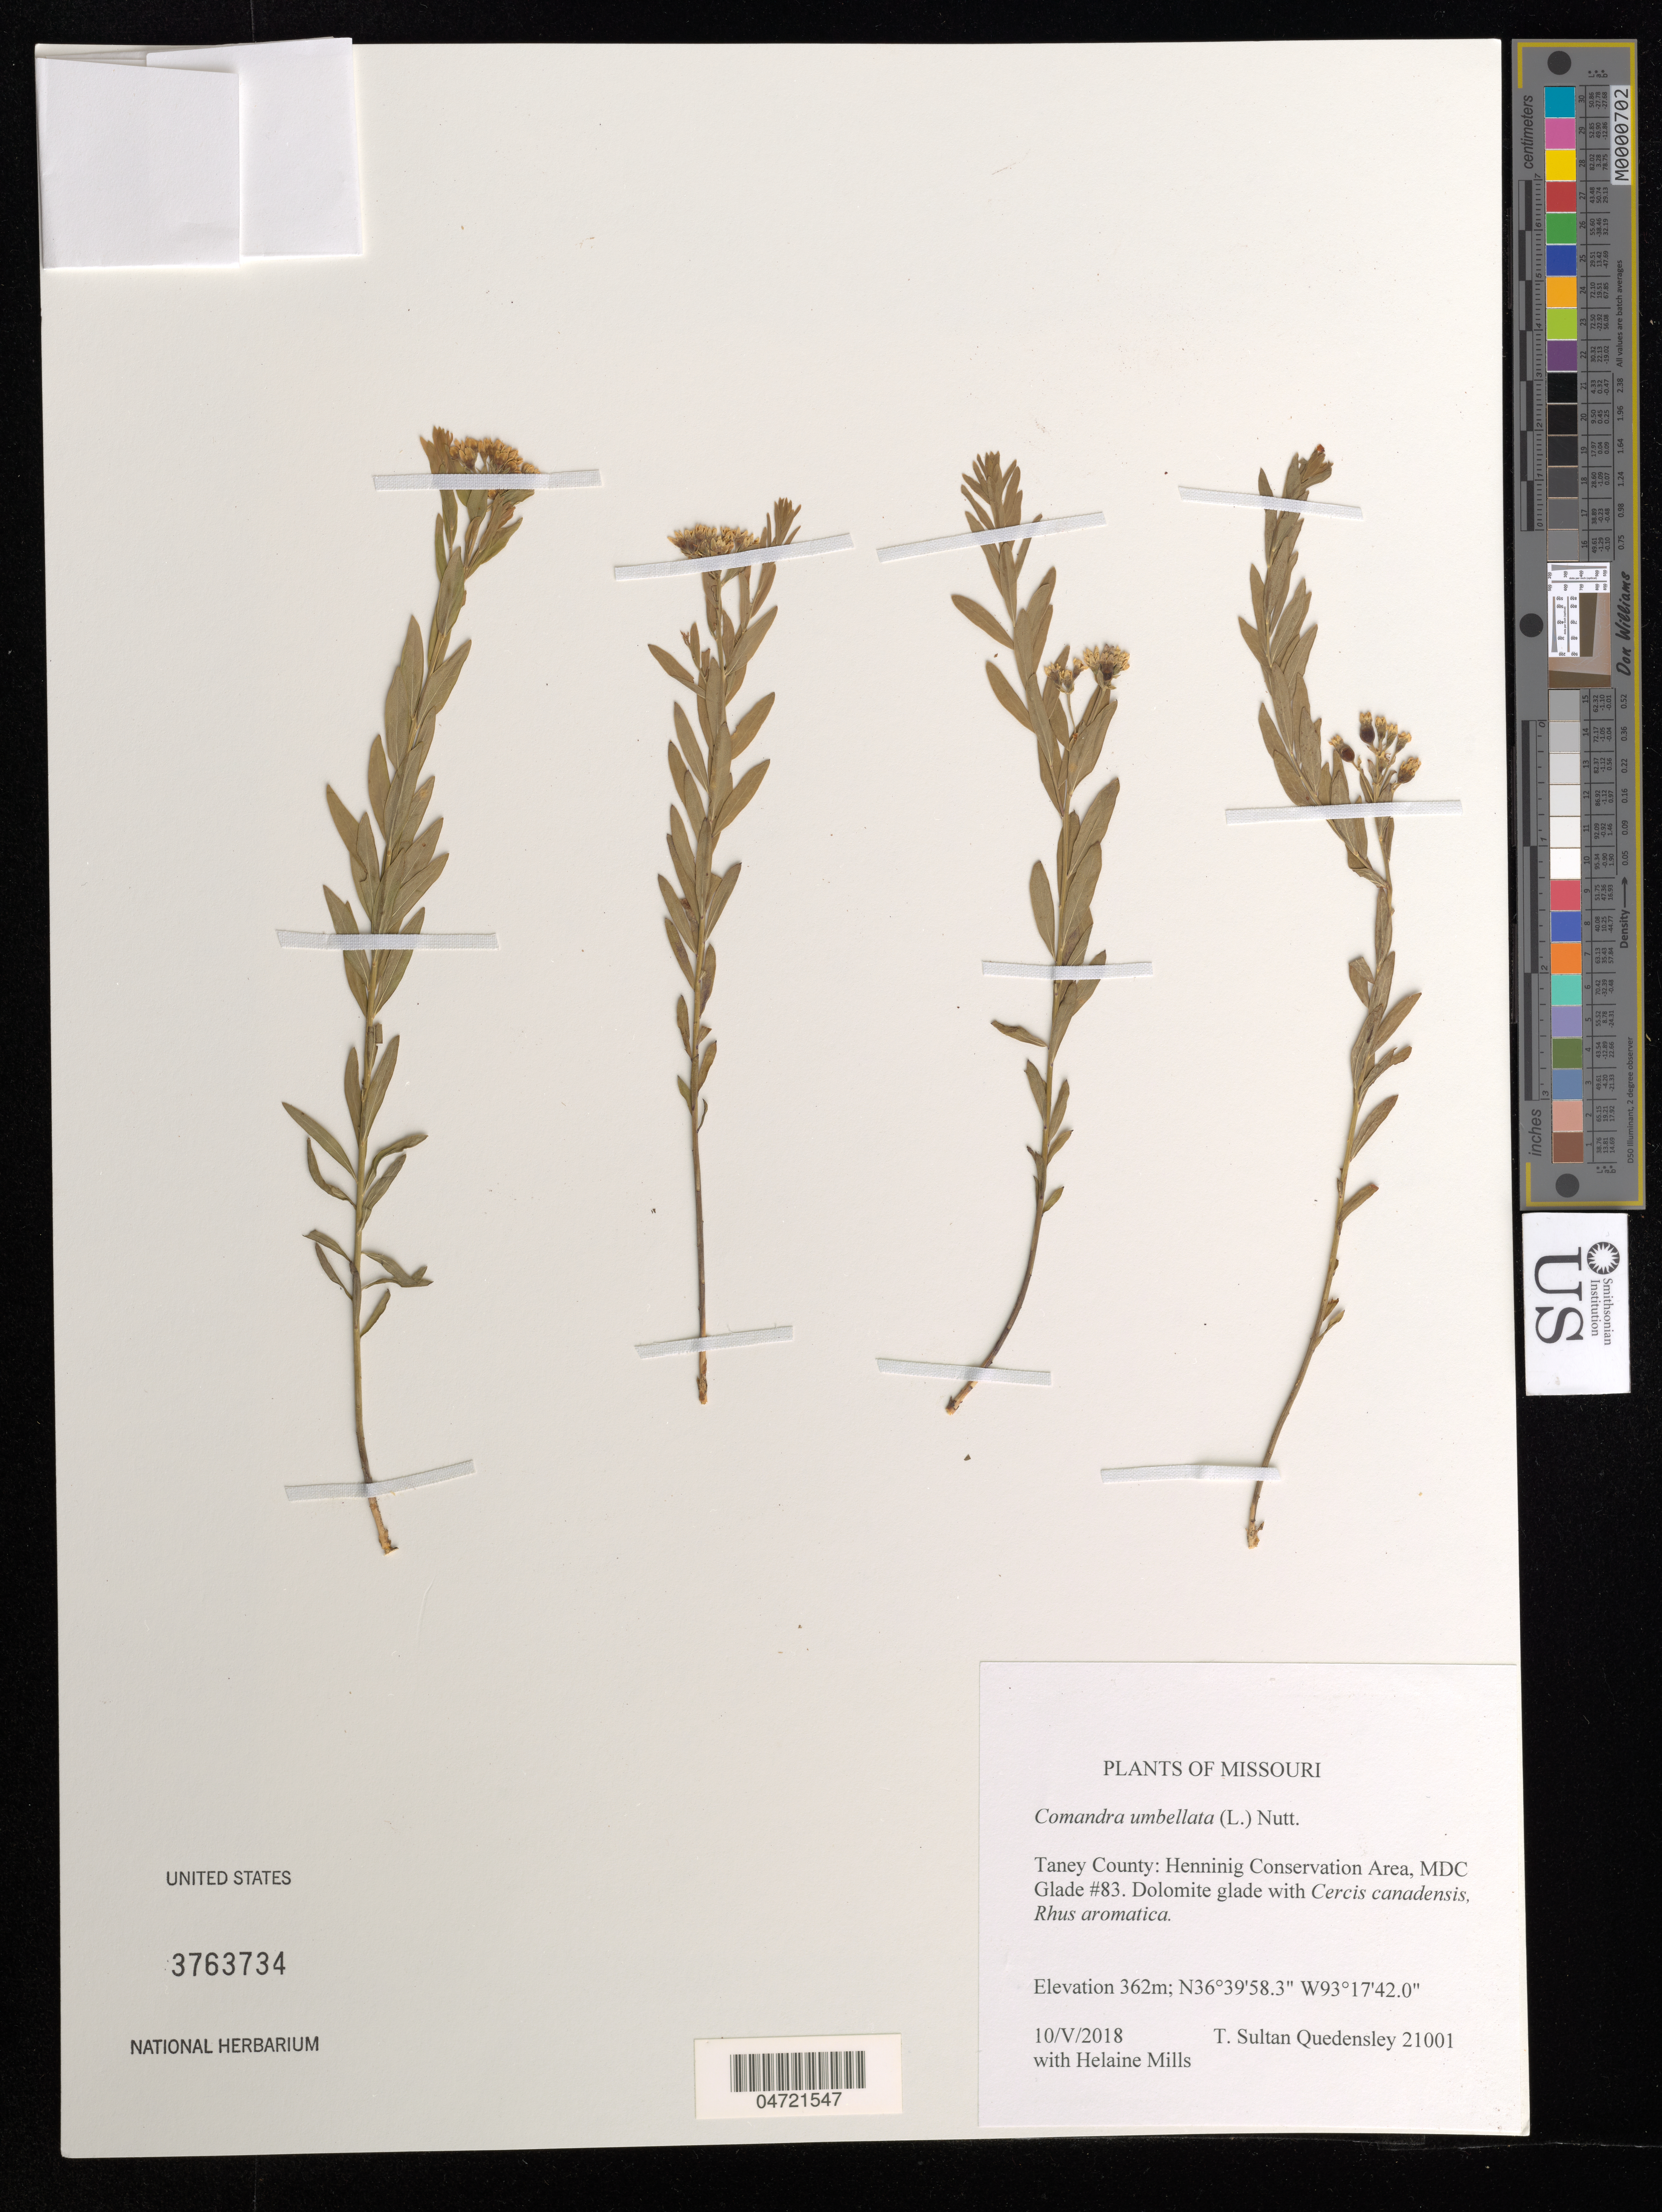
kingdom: Plantae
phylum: Tracheophyta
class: Magnoliopsida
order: Santalales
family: Comandraceae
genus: Comandra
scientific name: Comandra umbellata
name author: (L.) Nutt.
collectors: T. S. Quedensley & H. Mills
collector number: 21001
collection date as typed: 10 May 2018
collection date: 2018-05-10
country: United States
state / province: Missouri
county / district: Taney County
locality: Henninig Conservation Area, MDC Glade #83.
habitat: Dolomite glade.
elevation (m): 362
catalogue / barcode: US 3763734